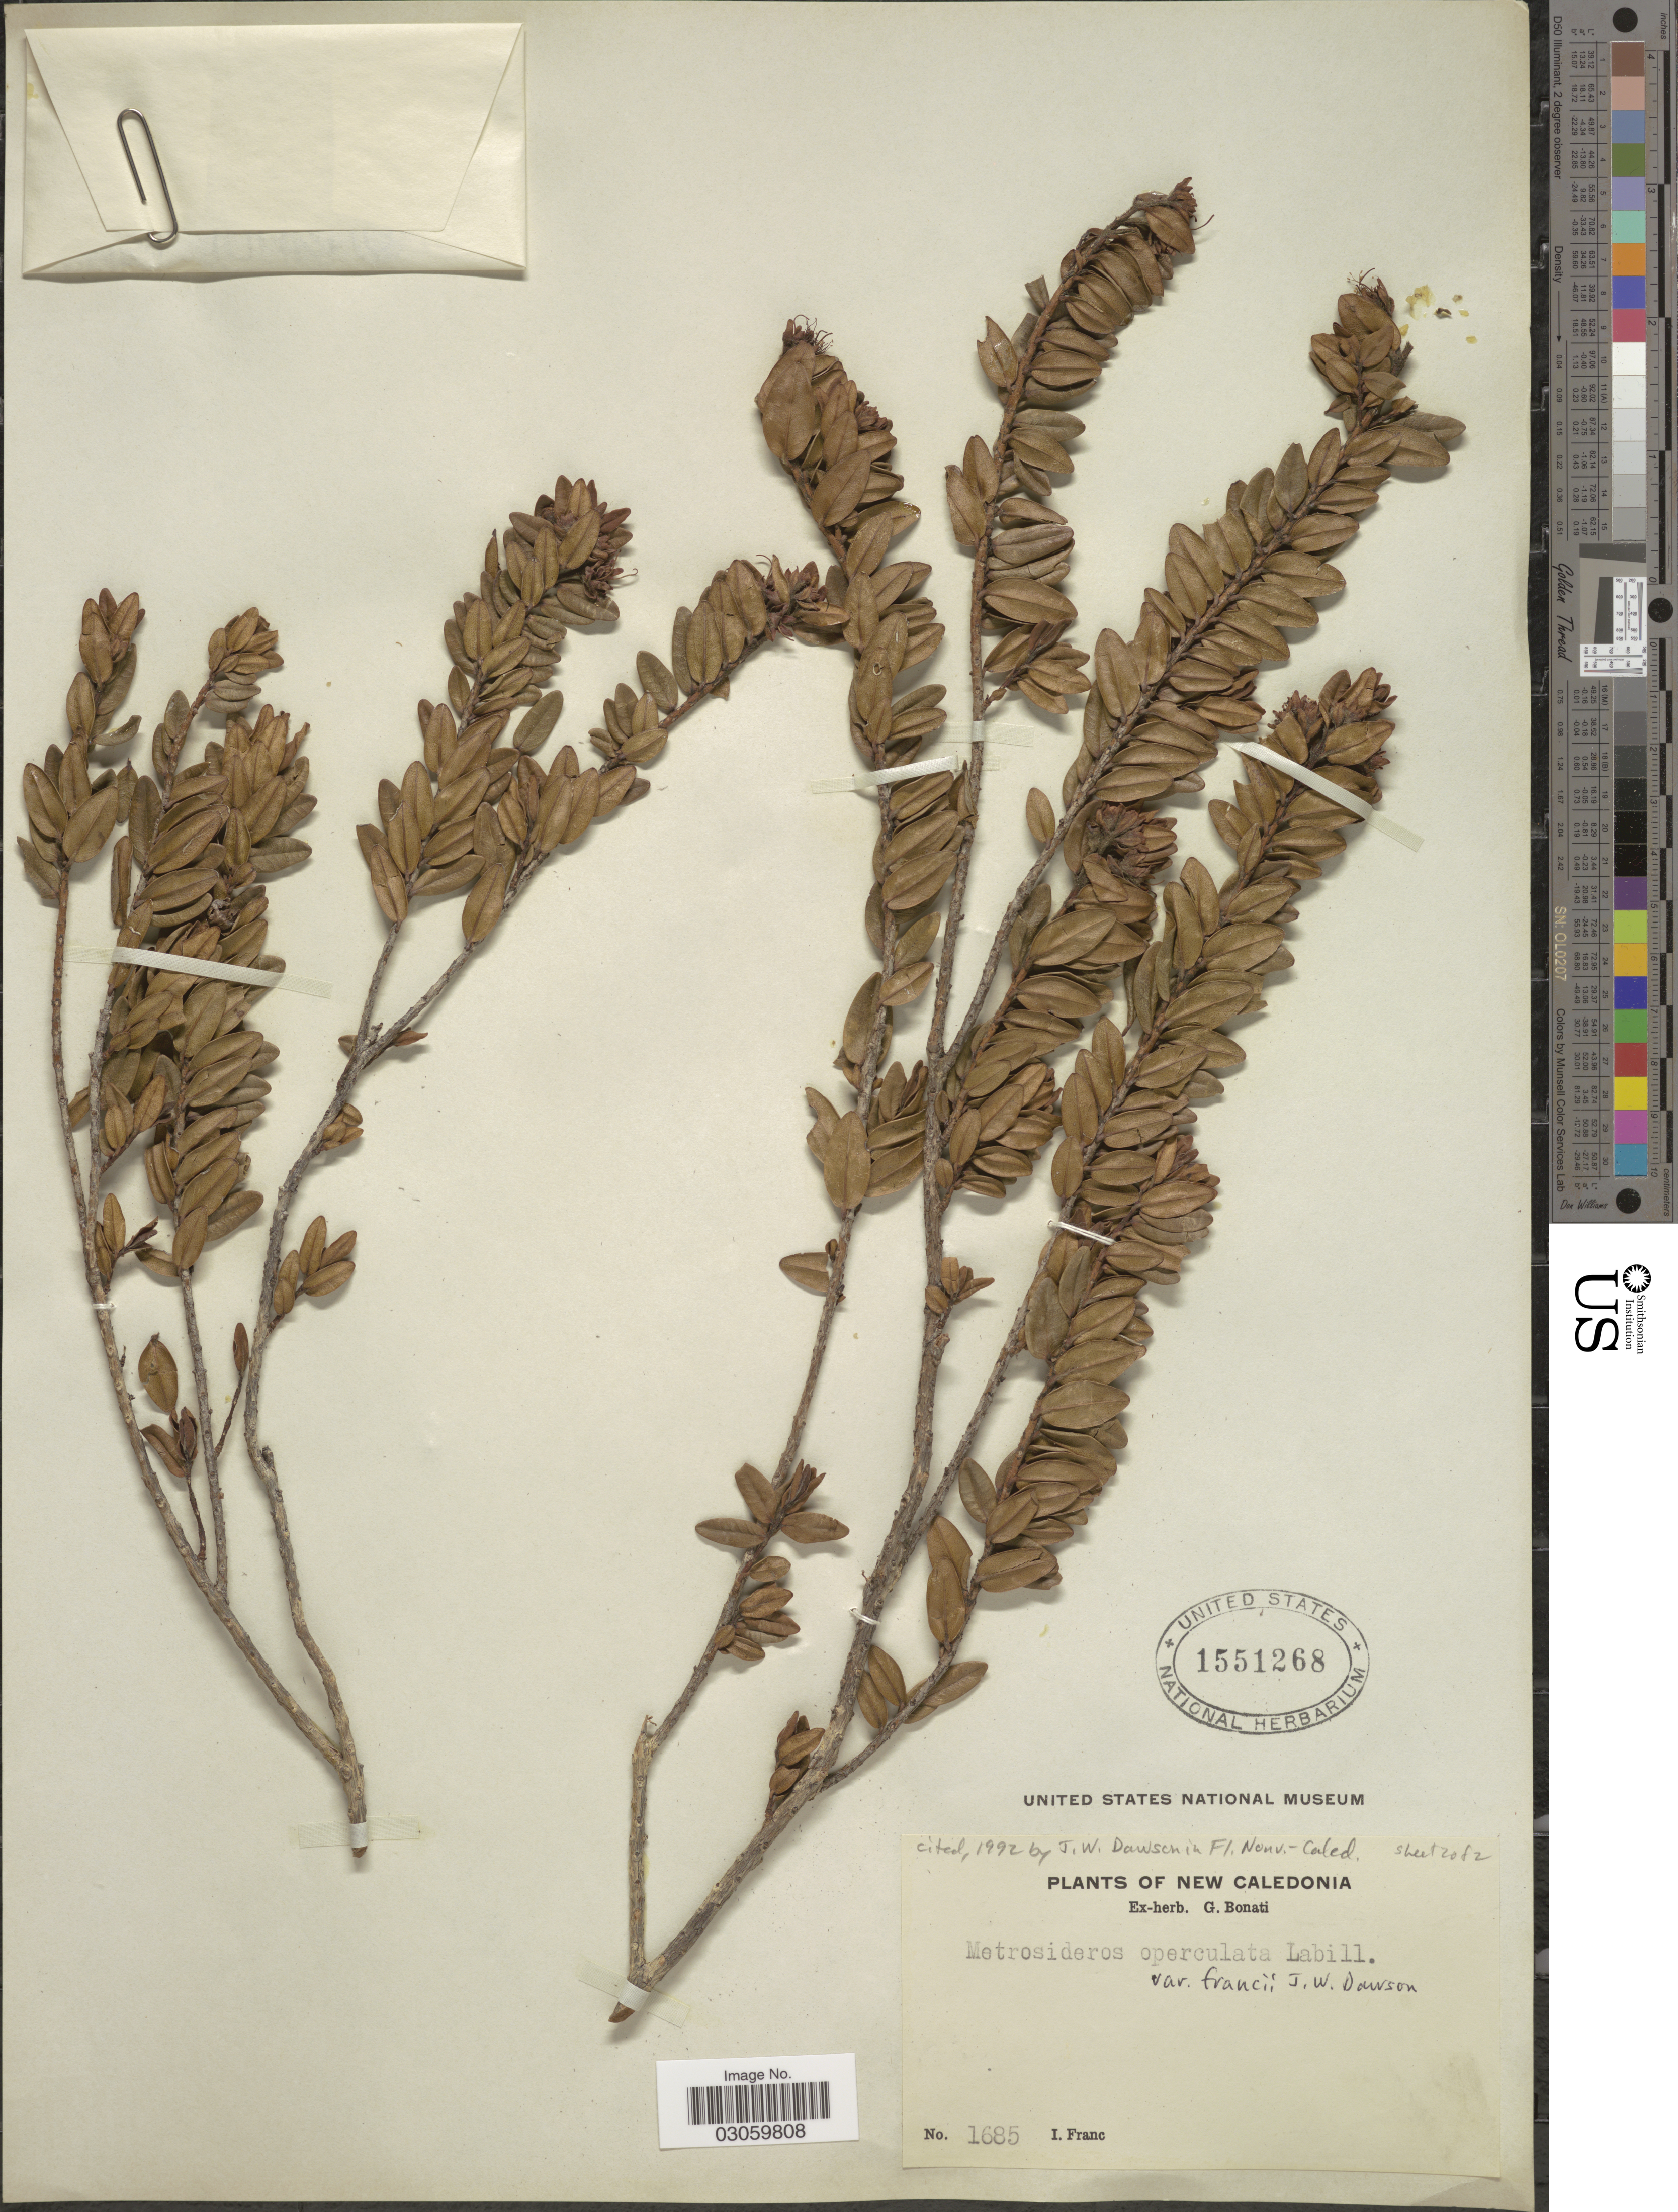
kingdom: Plantae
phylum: Tracheophyta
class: Magnoliopsida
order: Myrtales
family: Myrtaceae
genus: Metrosideros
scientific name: Metrosideros operculata var. francii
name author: J.W. Dawson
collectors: I. Franc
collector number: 1685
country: New Caledonia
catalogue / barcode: US 1551268